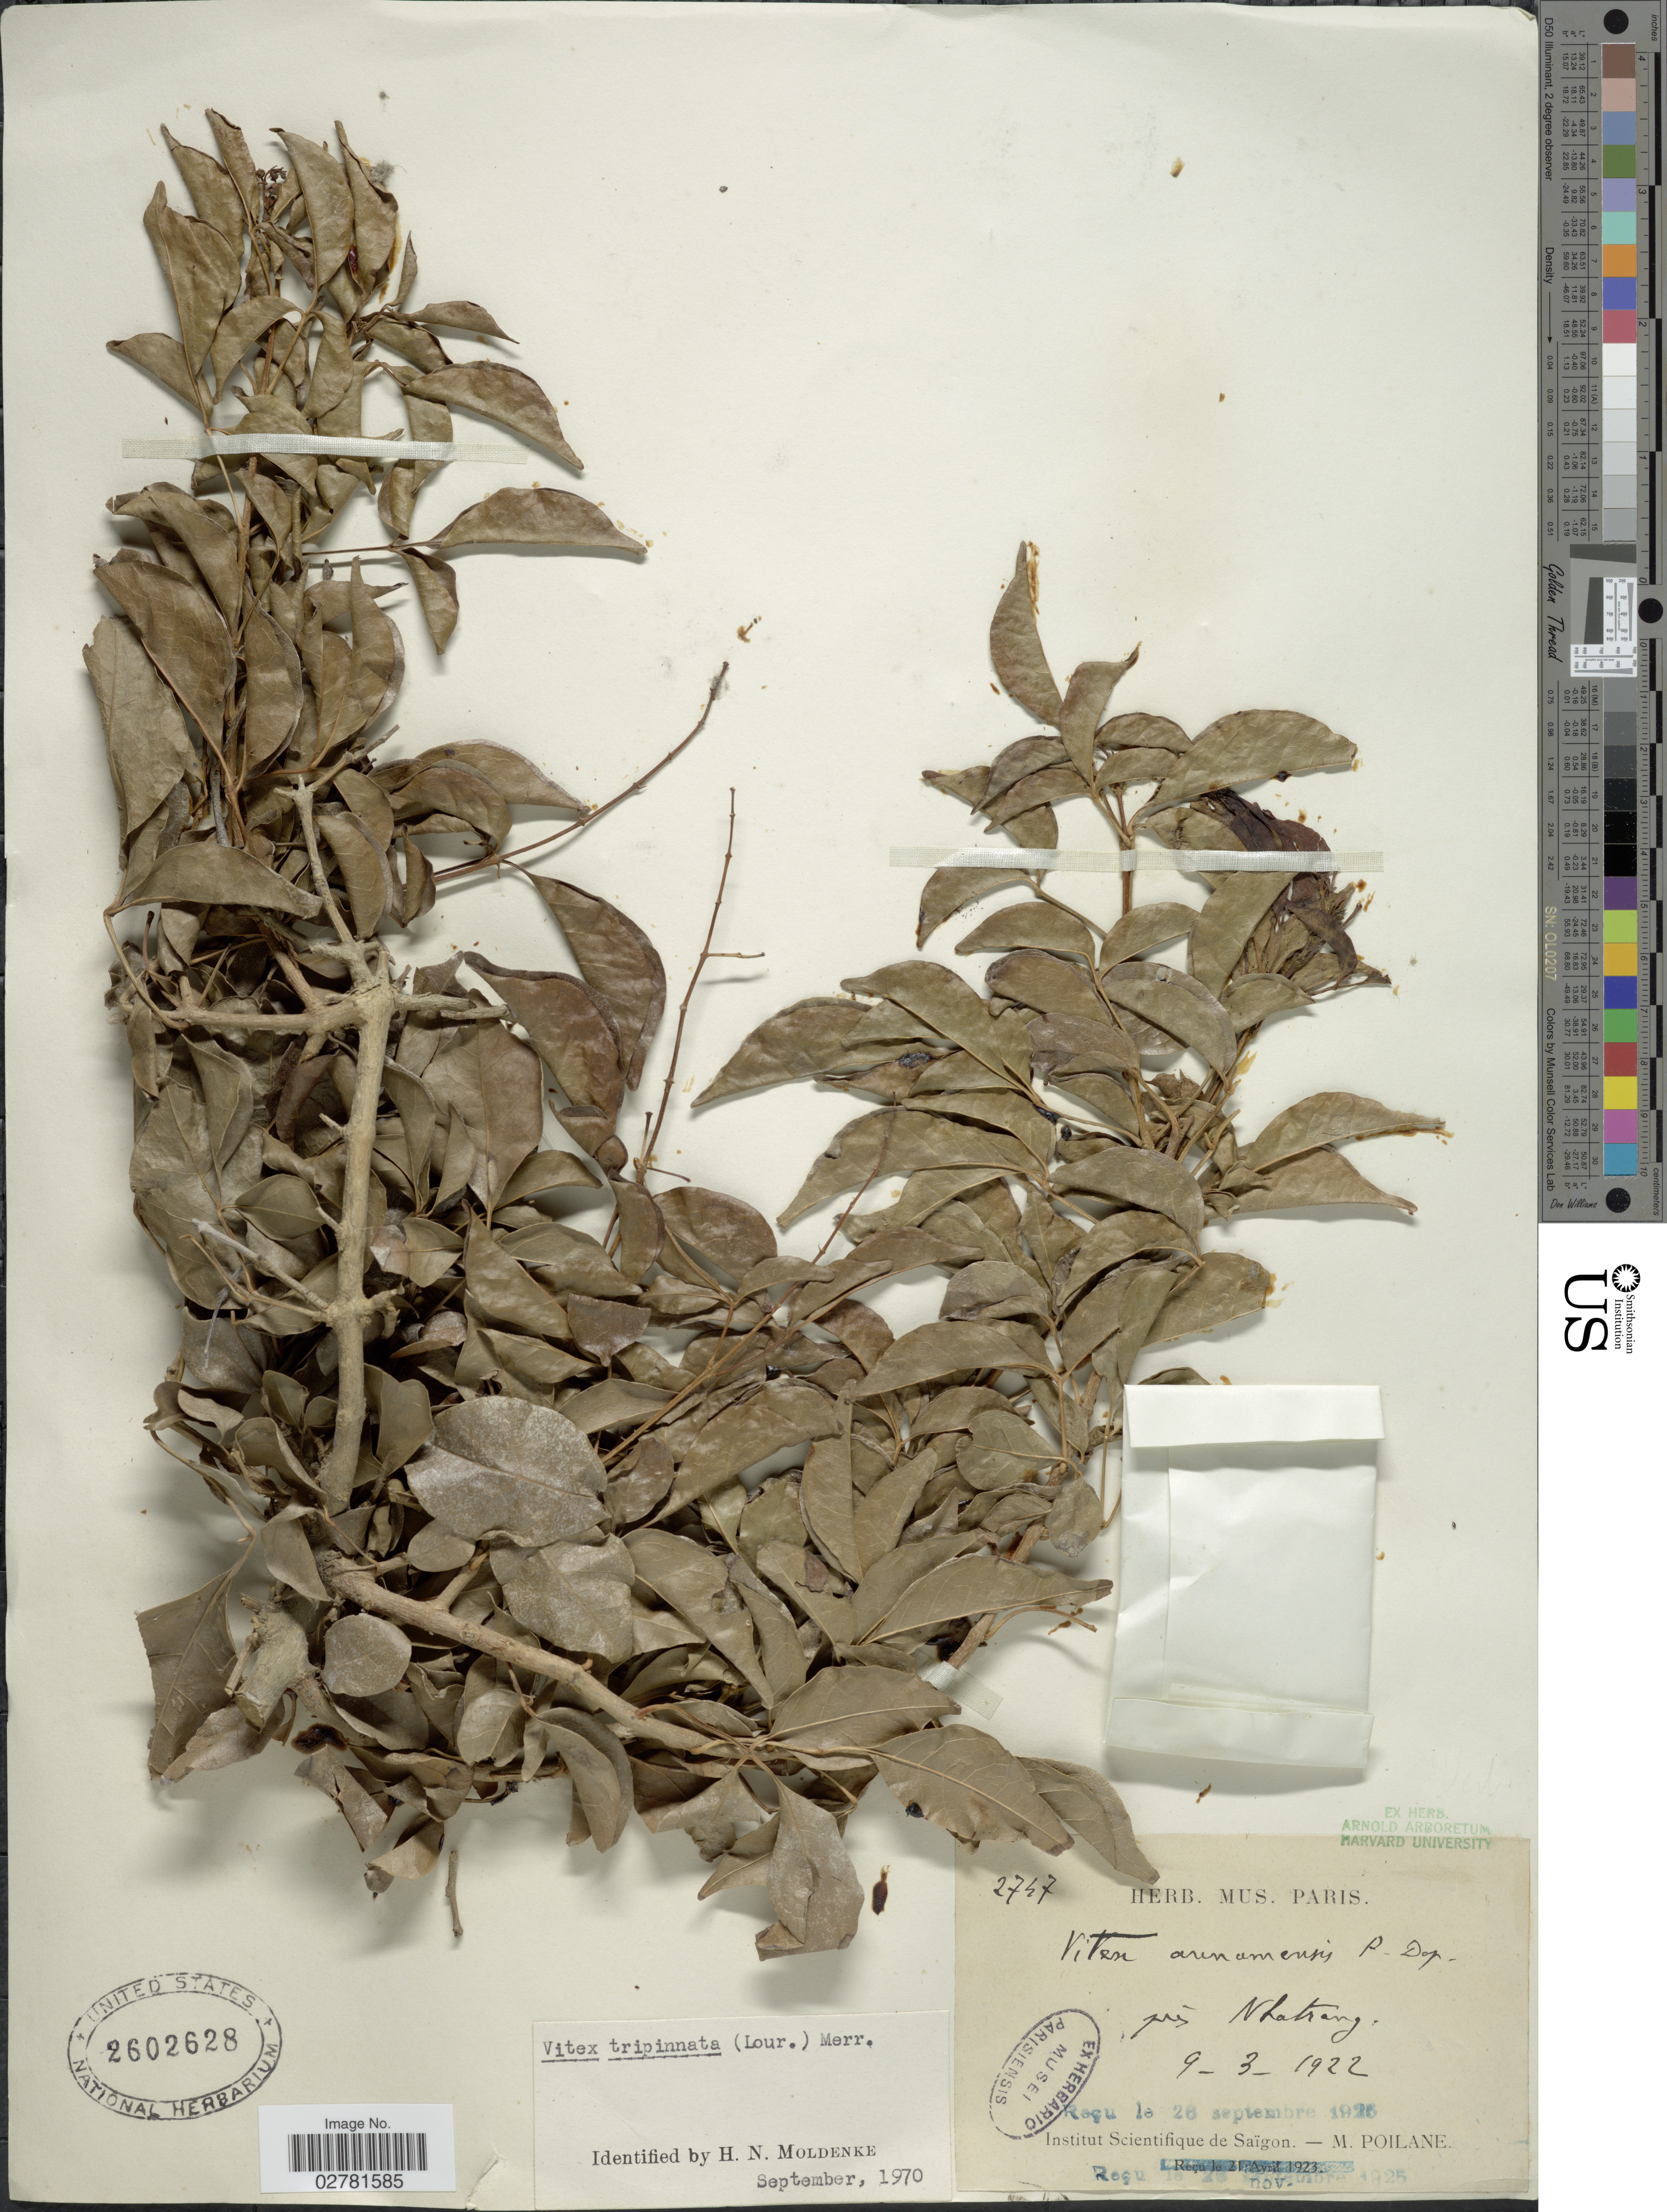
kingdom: Plantae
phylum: Tracheophyta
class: Magnoliopsida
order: Lamiales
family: Lamiaceae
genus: Vitex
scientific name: Vitex tripinnata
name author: (Lour.) Merr.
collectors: M. Poilane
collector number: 2747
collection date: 1922-03-09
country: Vietnam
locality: Prés Nhatrang.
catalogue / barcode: US 2602628